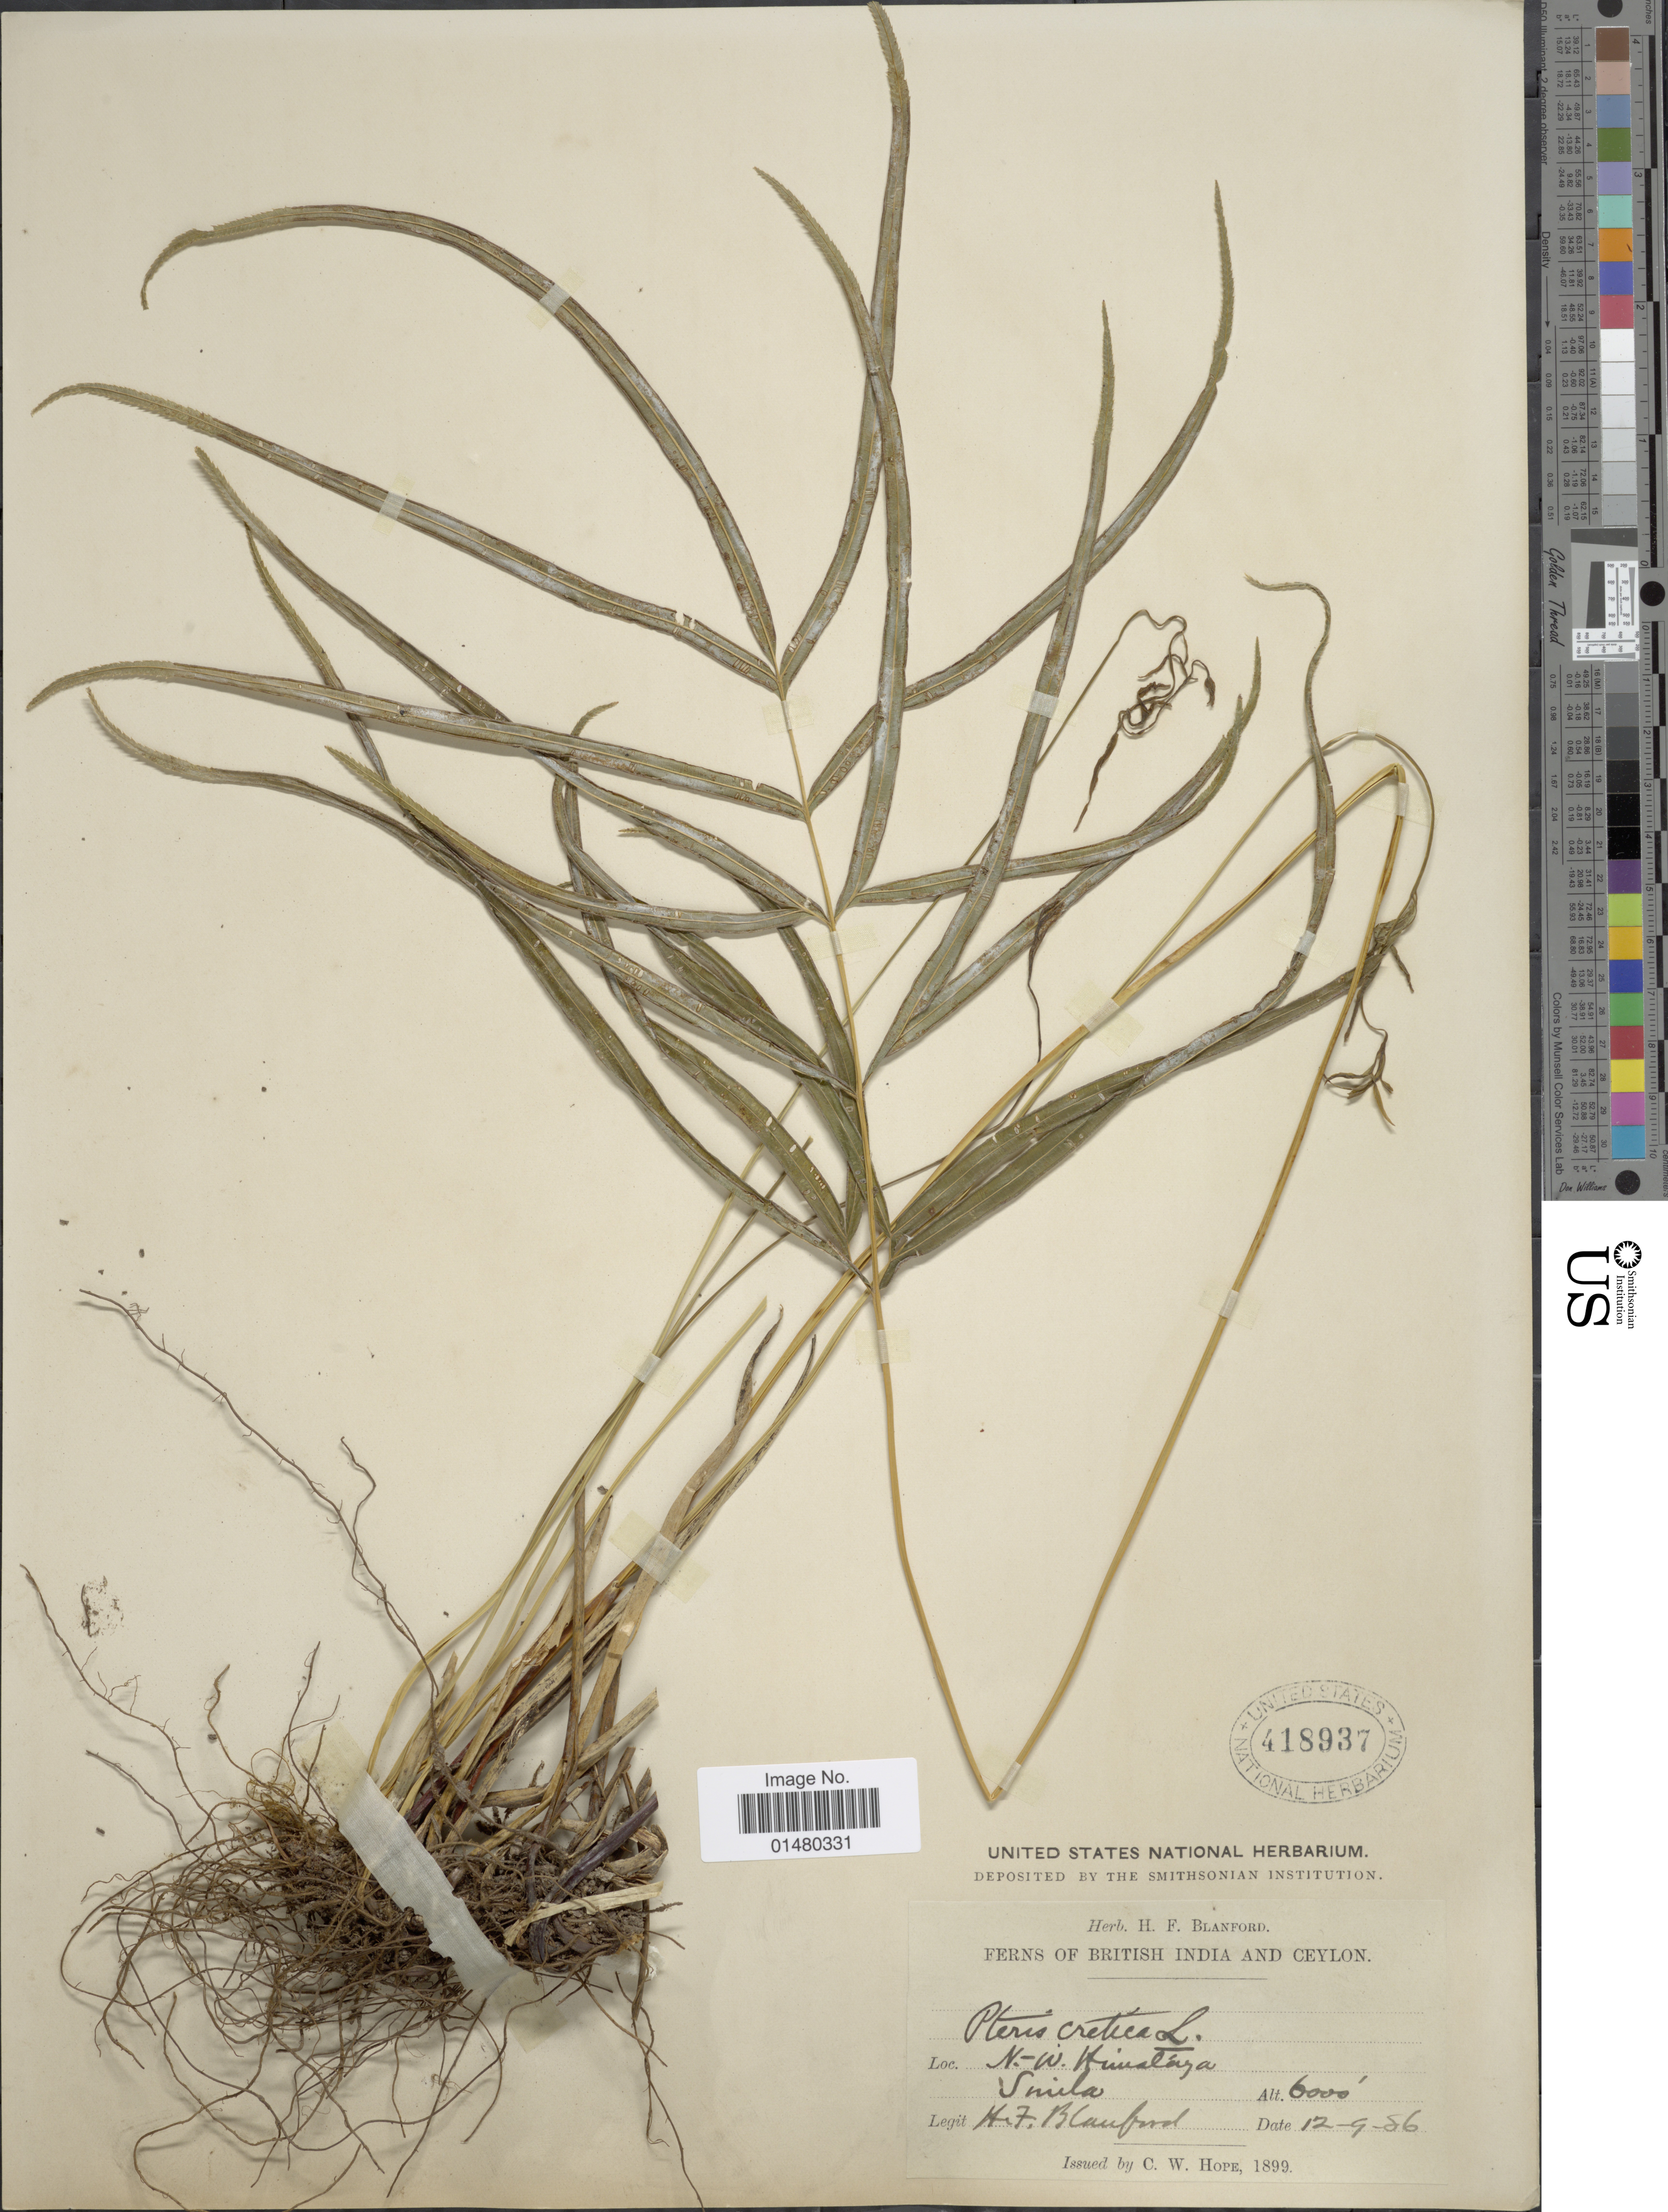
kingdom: Plantae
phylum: Tracheophyta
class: Polypodiopsida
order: Polypodiales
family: Pteridaceae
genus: Pteris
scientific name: Pteris cretica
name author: L.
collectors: H. Blanford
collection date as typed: Transcribed d/m/y: 12/9/86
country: India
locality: British India, Ceylon, N-W. Himalaya, Simla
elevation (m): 1829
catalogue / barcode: US 418937